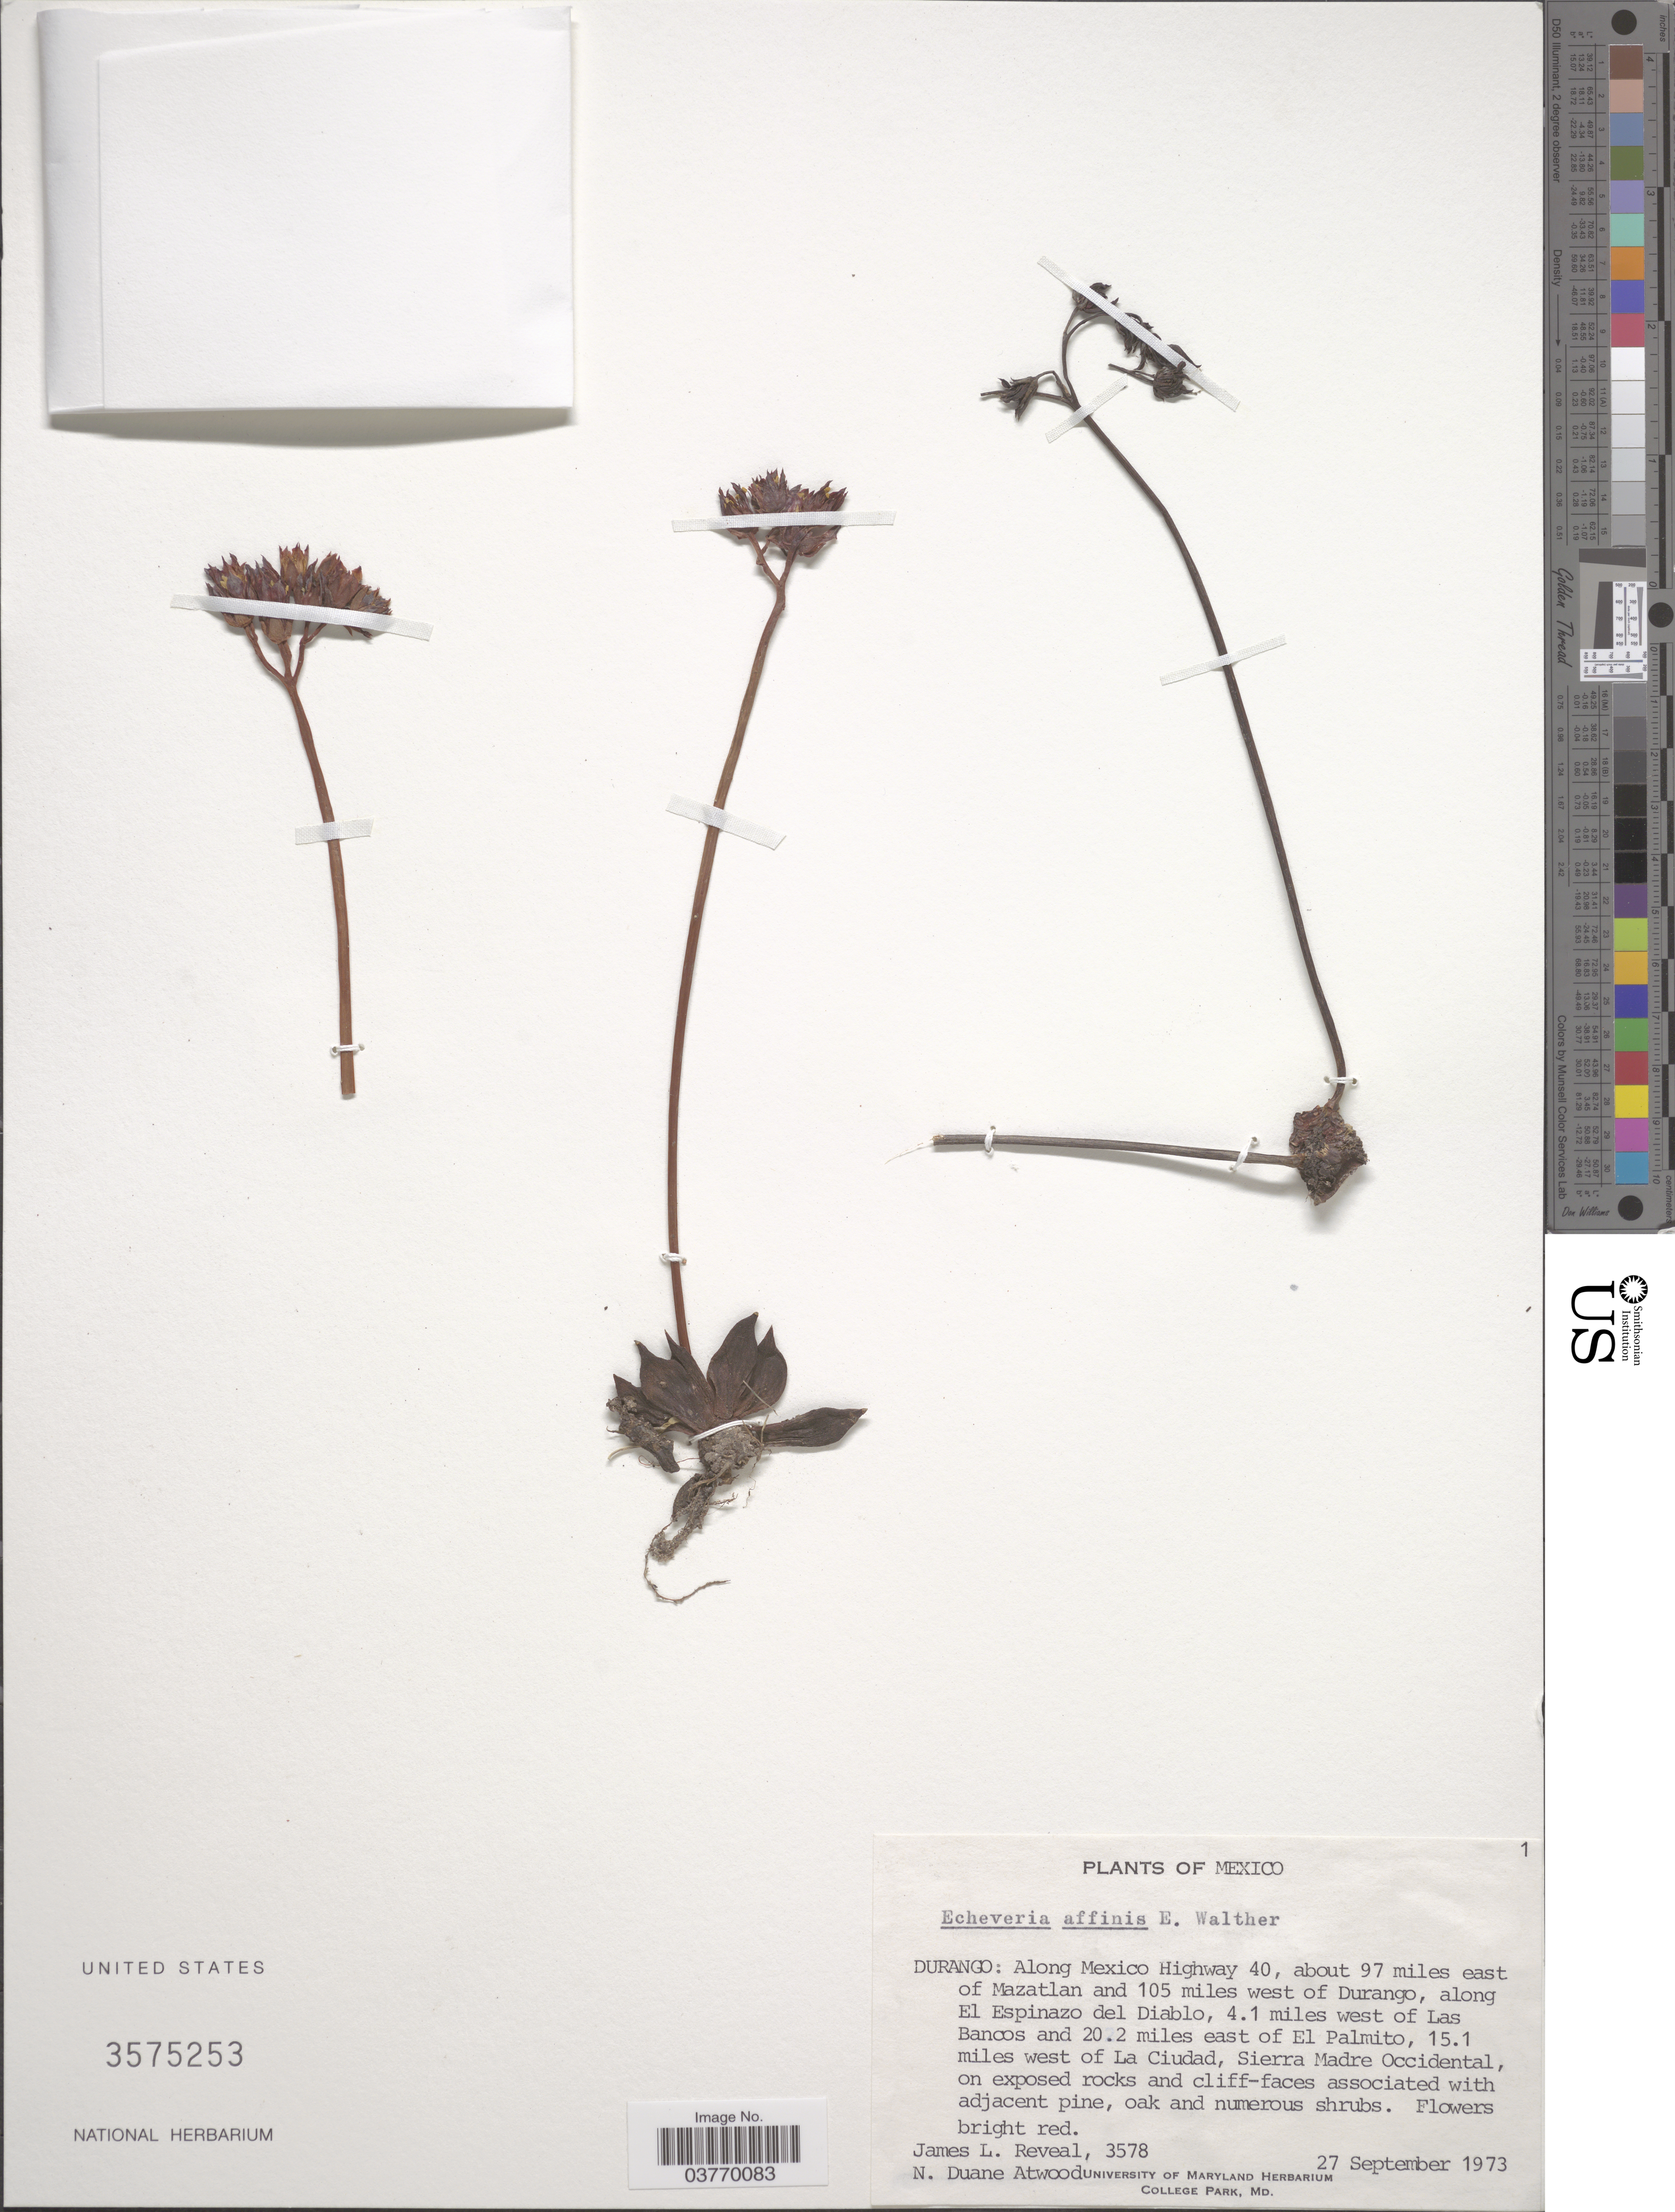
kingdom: Plantae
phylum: Tracheophyta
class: Magnoliopsida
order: Saxifragales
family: Crassulaceae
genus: Echeveria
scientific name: Echeveria affinis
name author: E. Walther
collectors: J. L. Reveal & N. Atwood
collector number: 3578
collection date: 1973-09-27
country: Mexico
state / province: Durango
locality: Along Mexico Highway 40, about 97 miles east of Mazatlan and 105 miles west of Durango, along El Espinazo del Diablo, 4.1 miles west of Las Bancos and 20.2 miles east of El Palmito, 15.1 miles west of La Ciudad, Sierra Madre Occidental.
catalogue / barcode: US 3575253